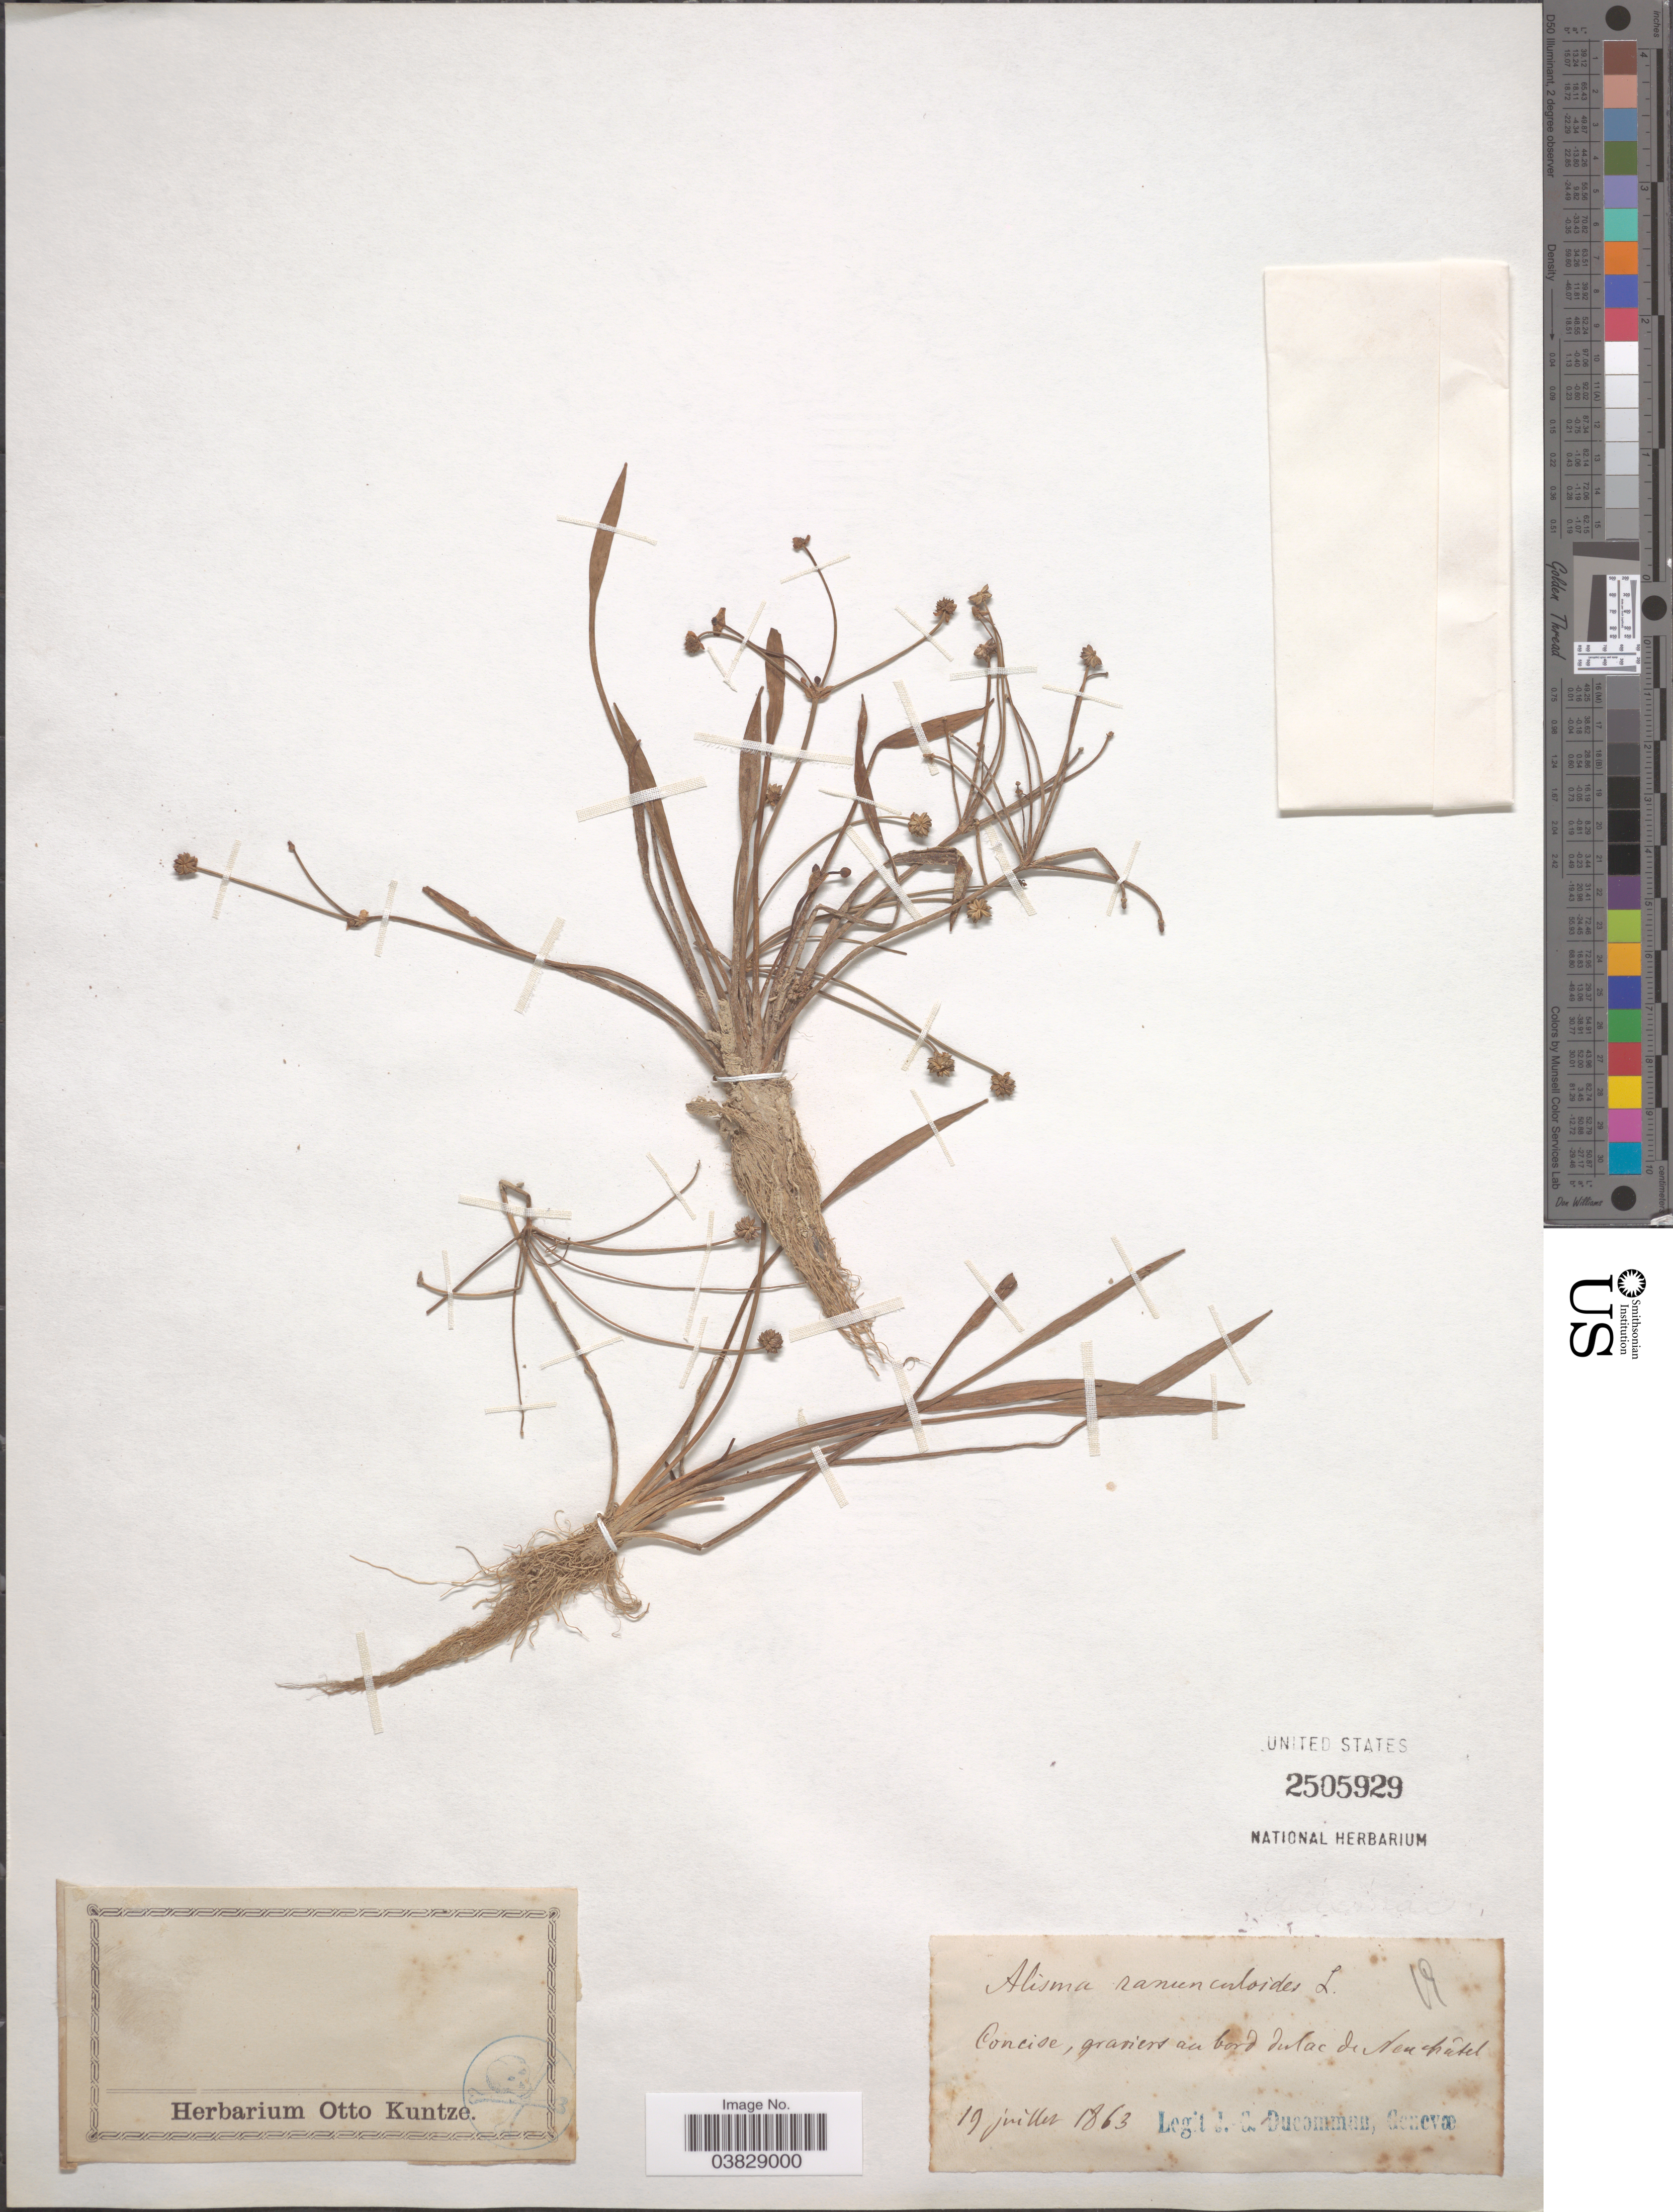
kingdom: Plantae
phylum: Tracheophyta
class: Liliopsida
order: Alismatales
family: Alismataceae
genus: Alisma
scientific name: Alisma ranunculoides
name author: L.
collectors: J. Ducommun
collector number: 19*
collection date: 1863-07-19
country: Switzerland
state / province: Genève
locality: Concise, graviers au bord du lac de Neuchȃtel.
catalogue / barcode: US 2505929